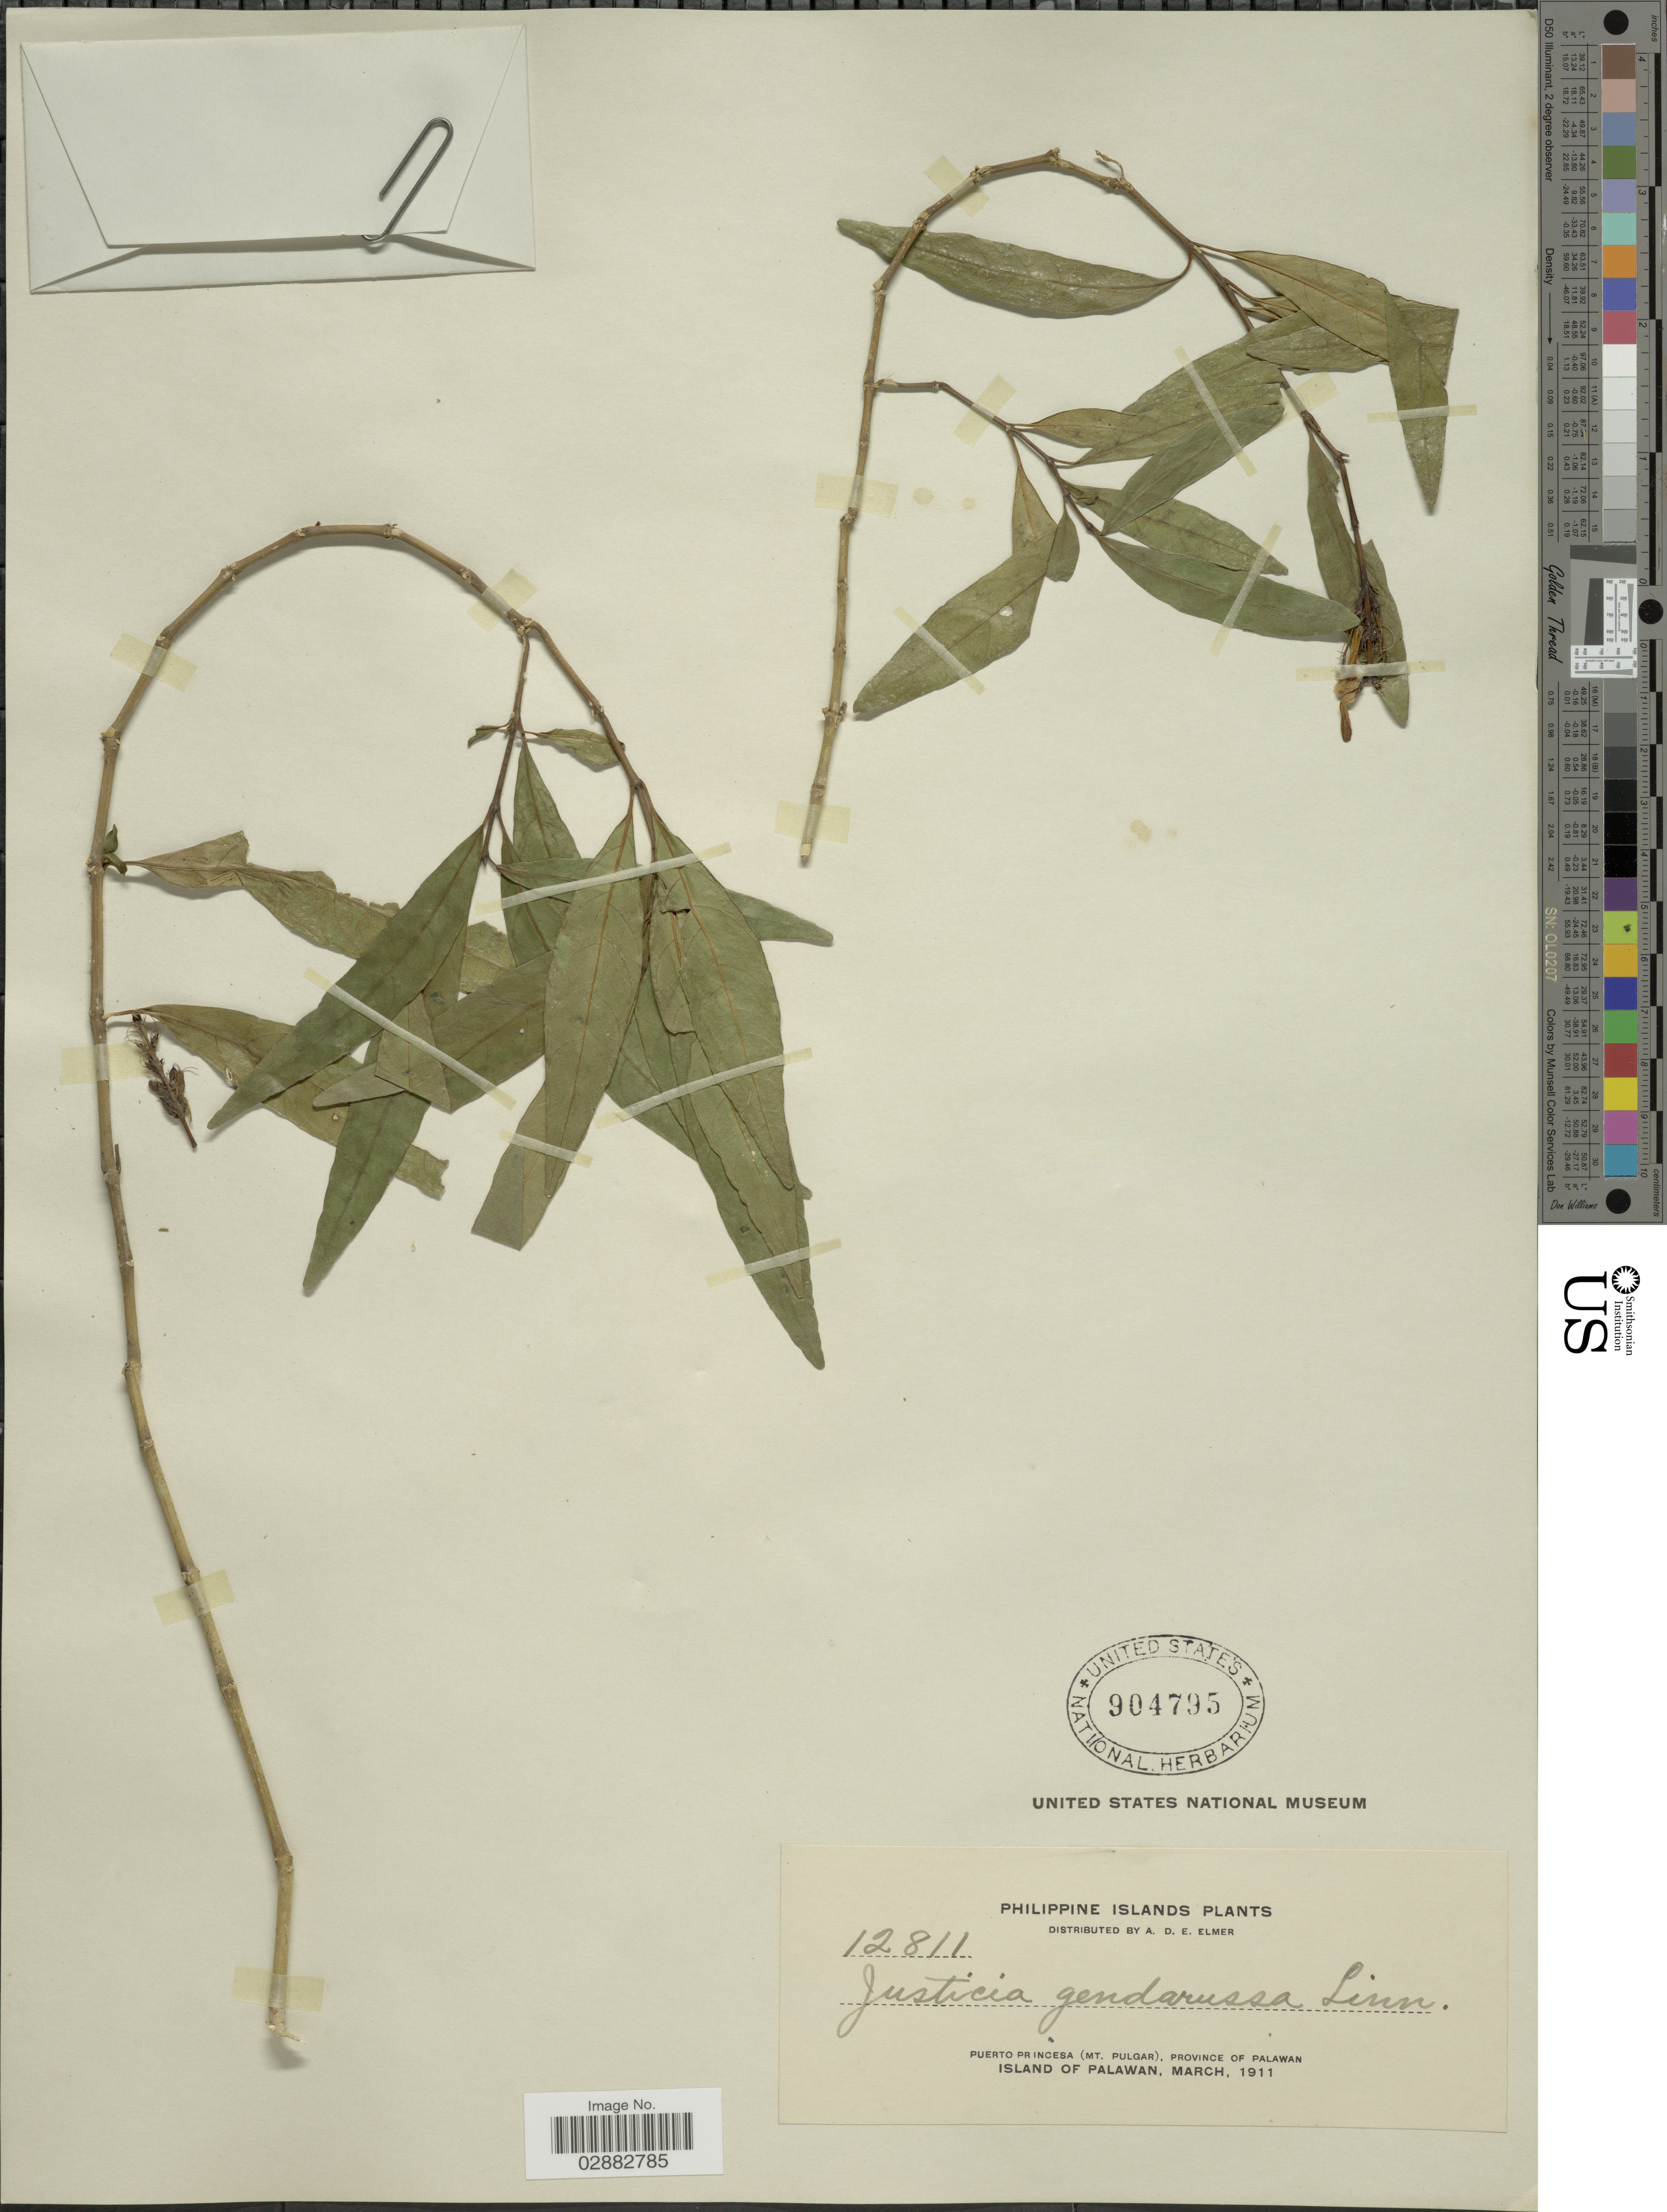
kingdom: Plantae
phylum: Tracheophyta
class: Magnoliopsida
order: Lamiales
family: Acanthaceae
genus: Justicia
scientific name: Justicia gendarussa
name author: Burm. f.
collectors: A. D. E. Elmer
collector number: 12811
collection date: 1911-03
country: Philippines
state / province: Mimaropa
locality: Puerto Princesa (Mt. Pulgar), Province of Palawan. Island of Palawan.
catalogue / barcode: US 904795